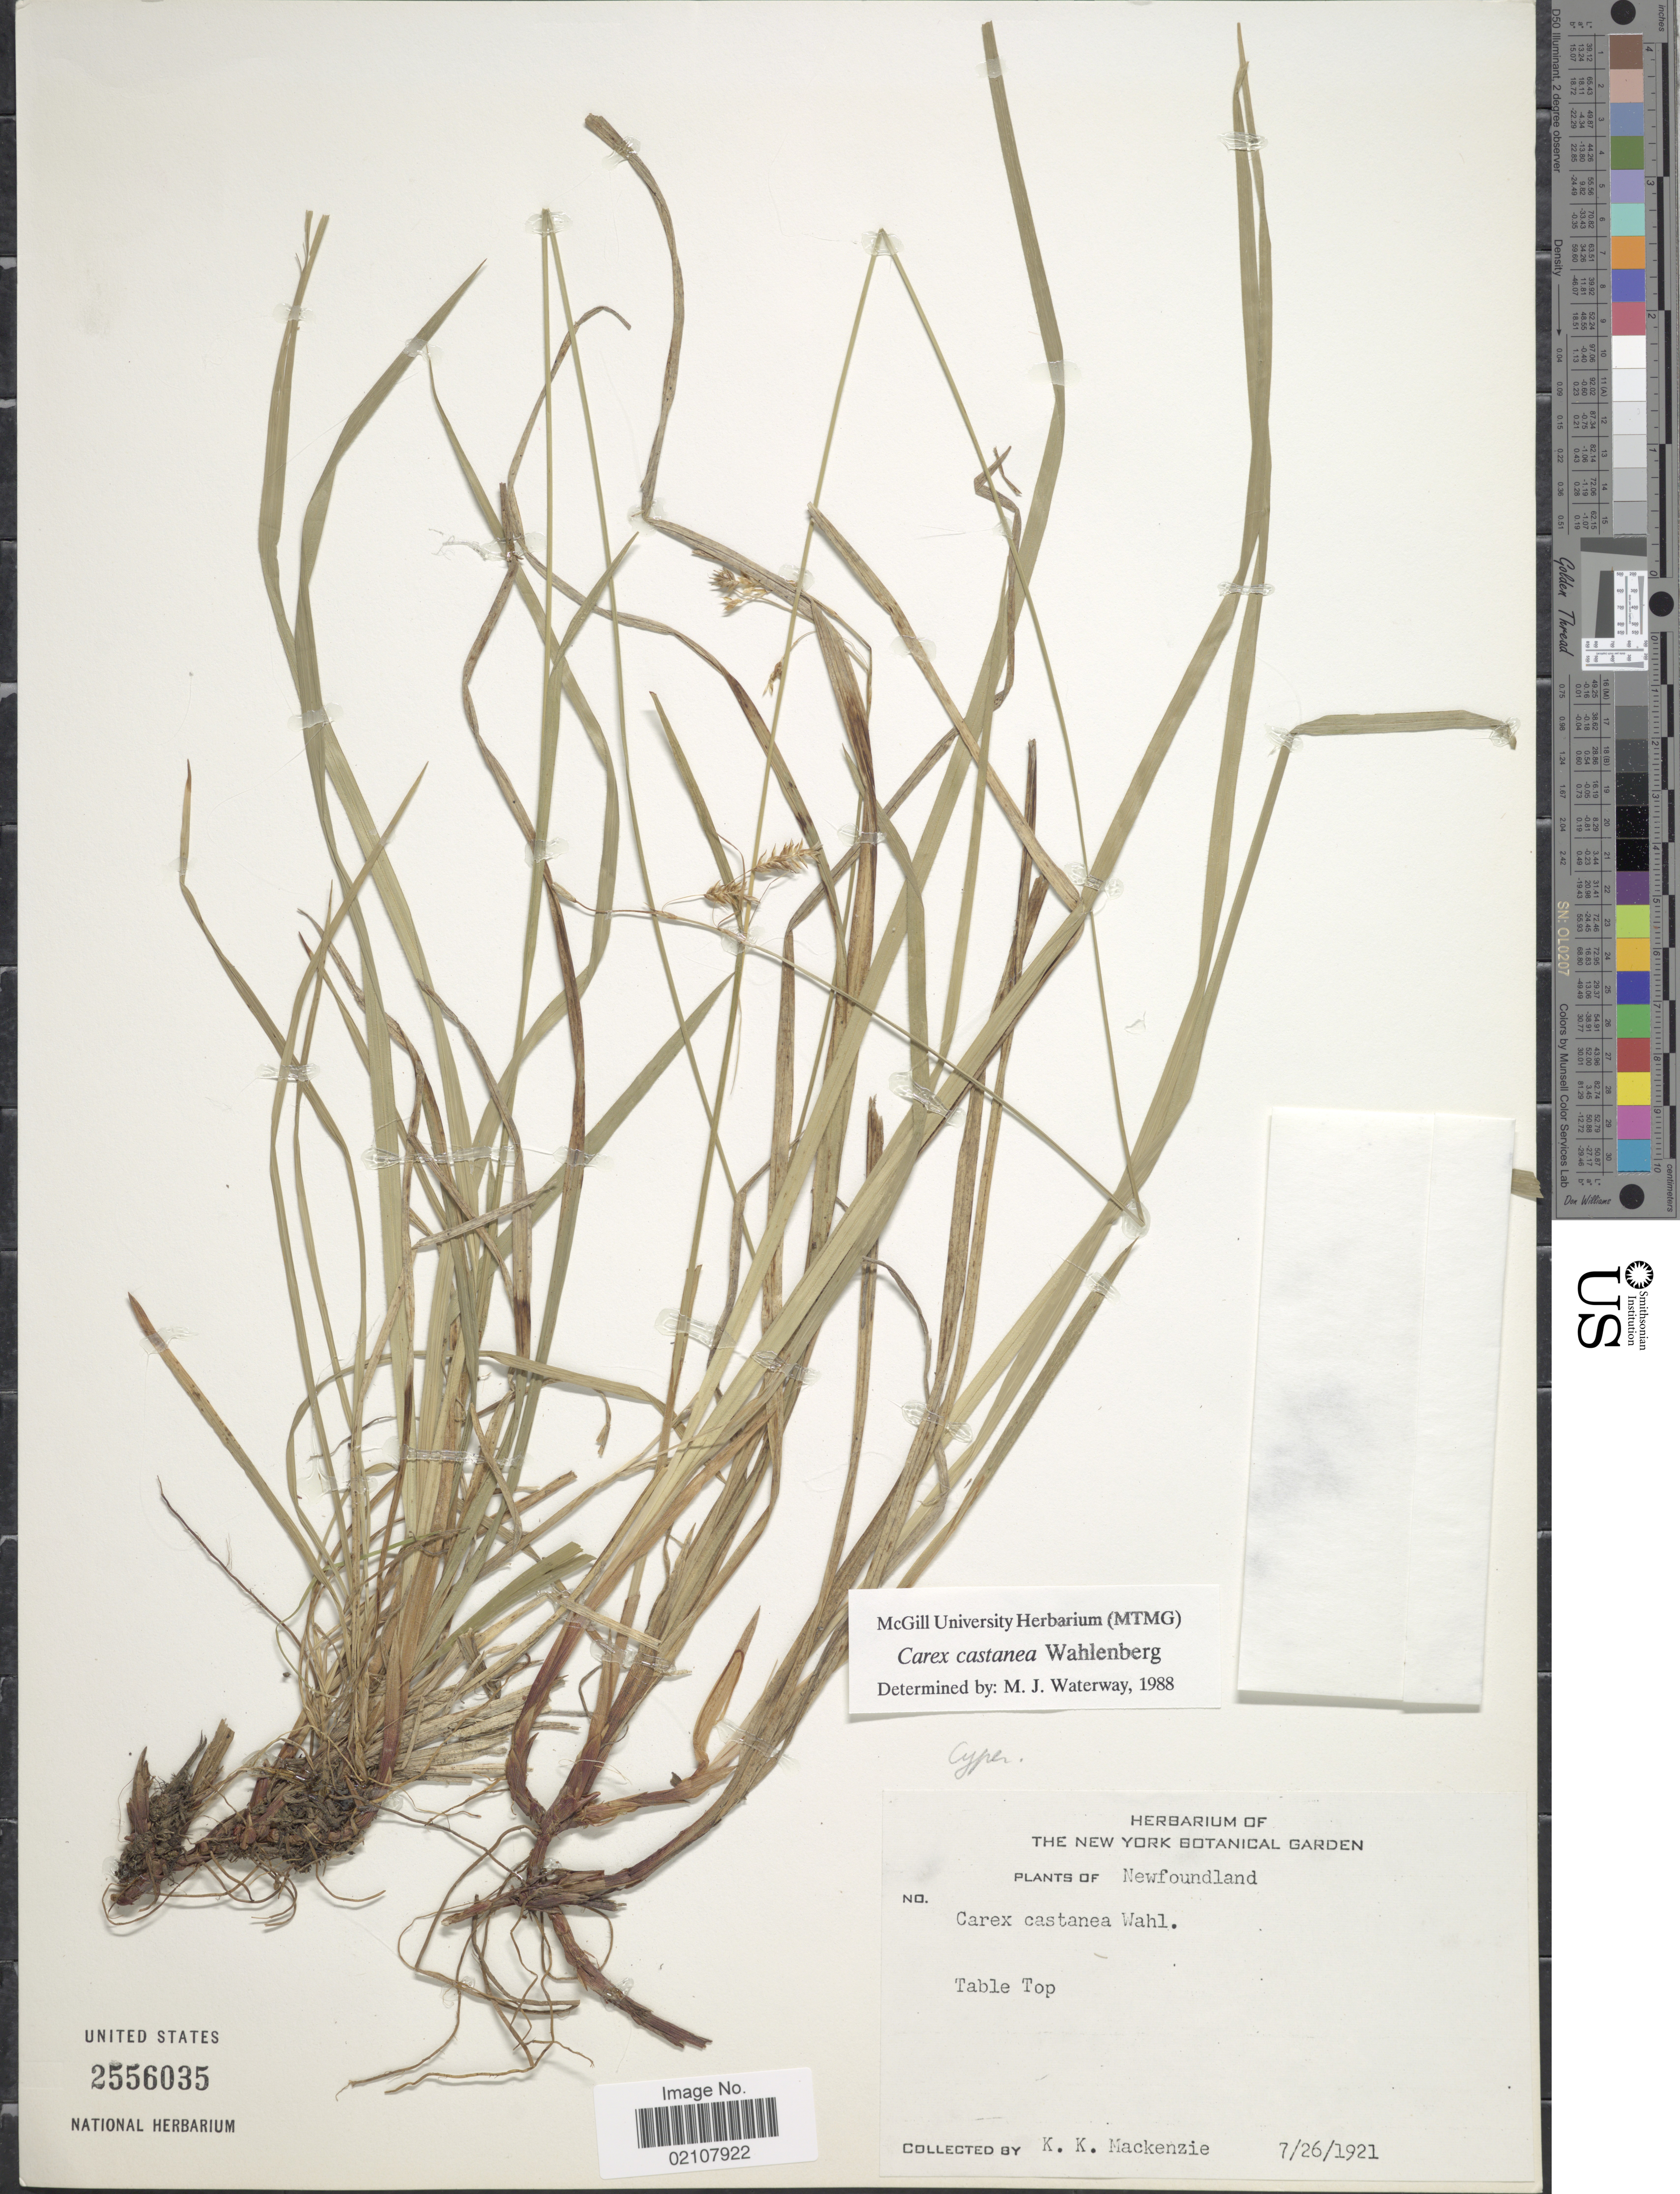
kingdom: Plantae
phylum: Tracheophyta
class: Liliopsida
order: Poales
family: Cyperaceae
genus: Carex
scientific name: Carex castanea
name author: Wahlenb.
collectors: K. K. Mackenzie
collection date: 1921-07-26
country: Canada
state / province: Newfoundland and Labrador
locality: Table Top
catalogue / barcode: US 2556035